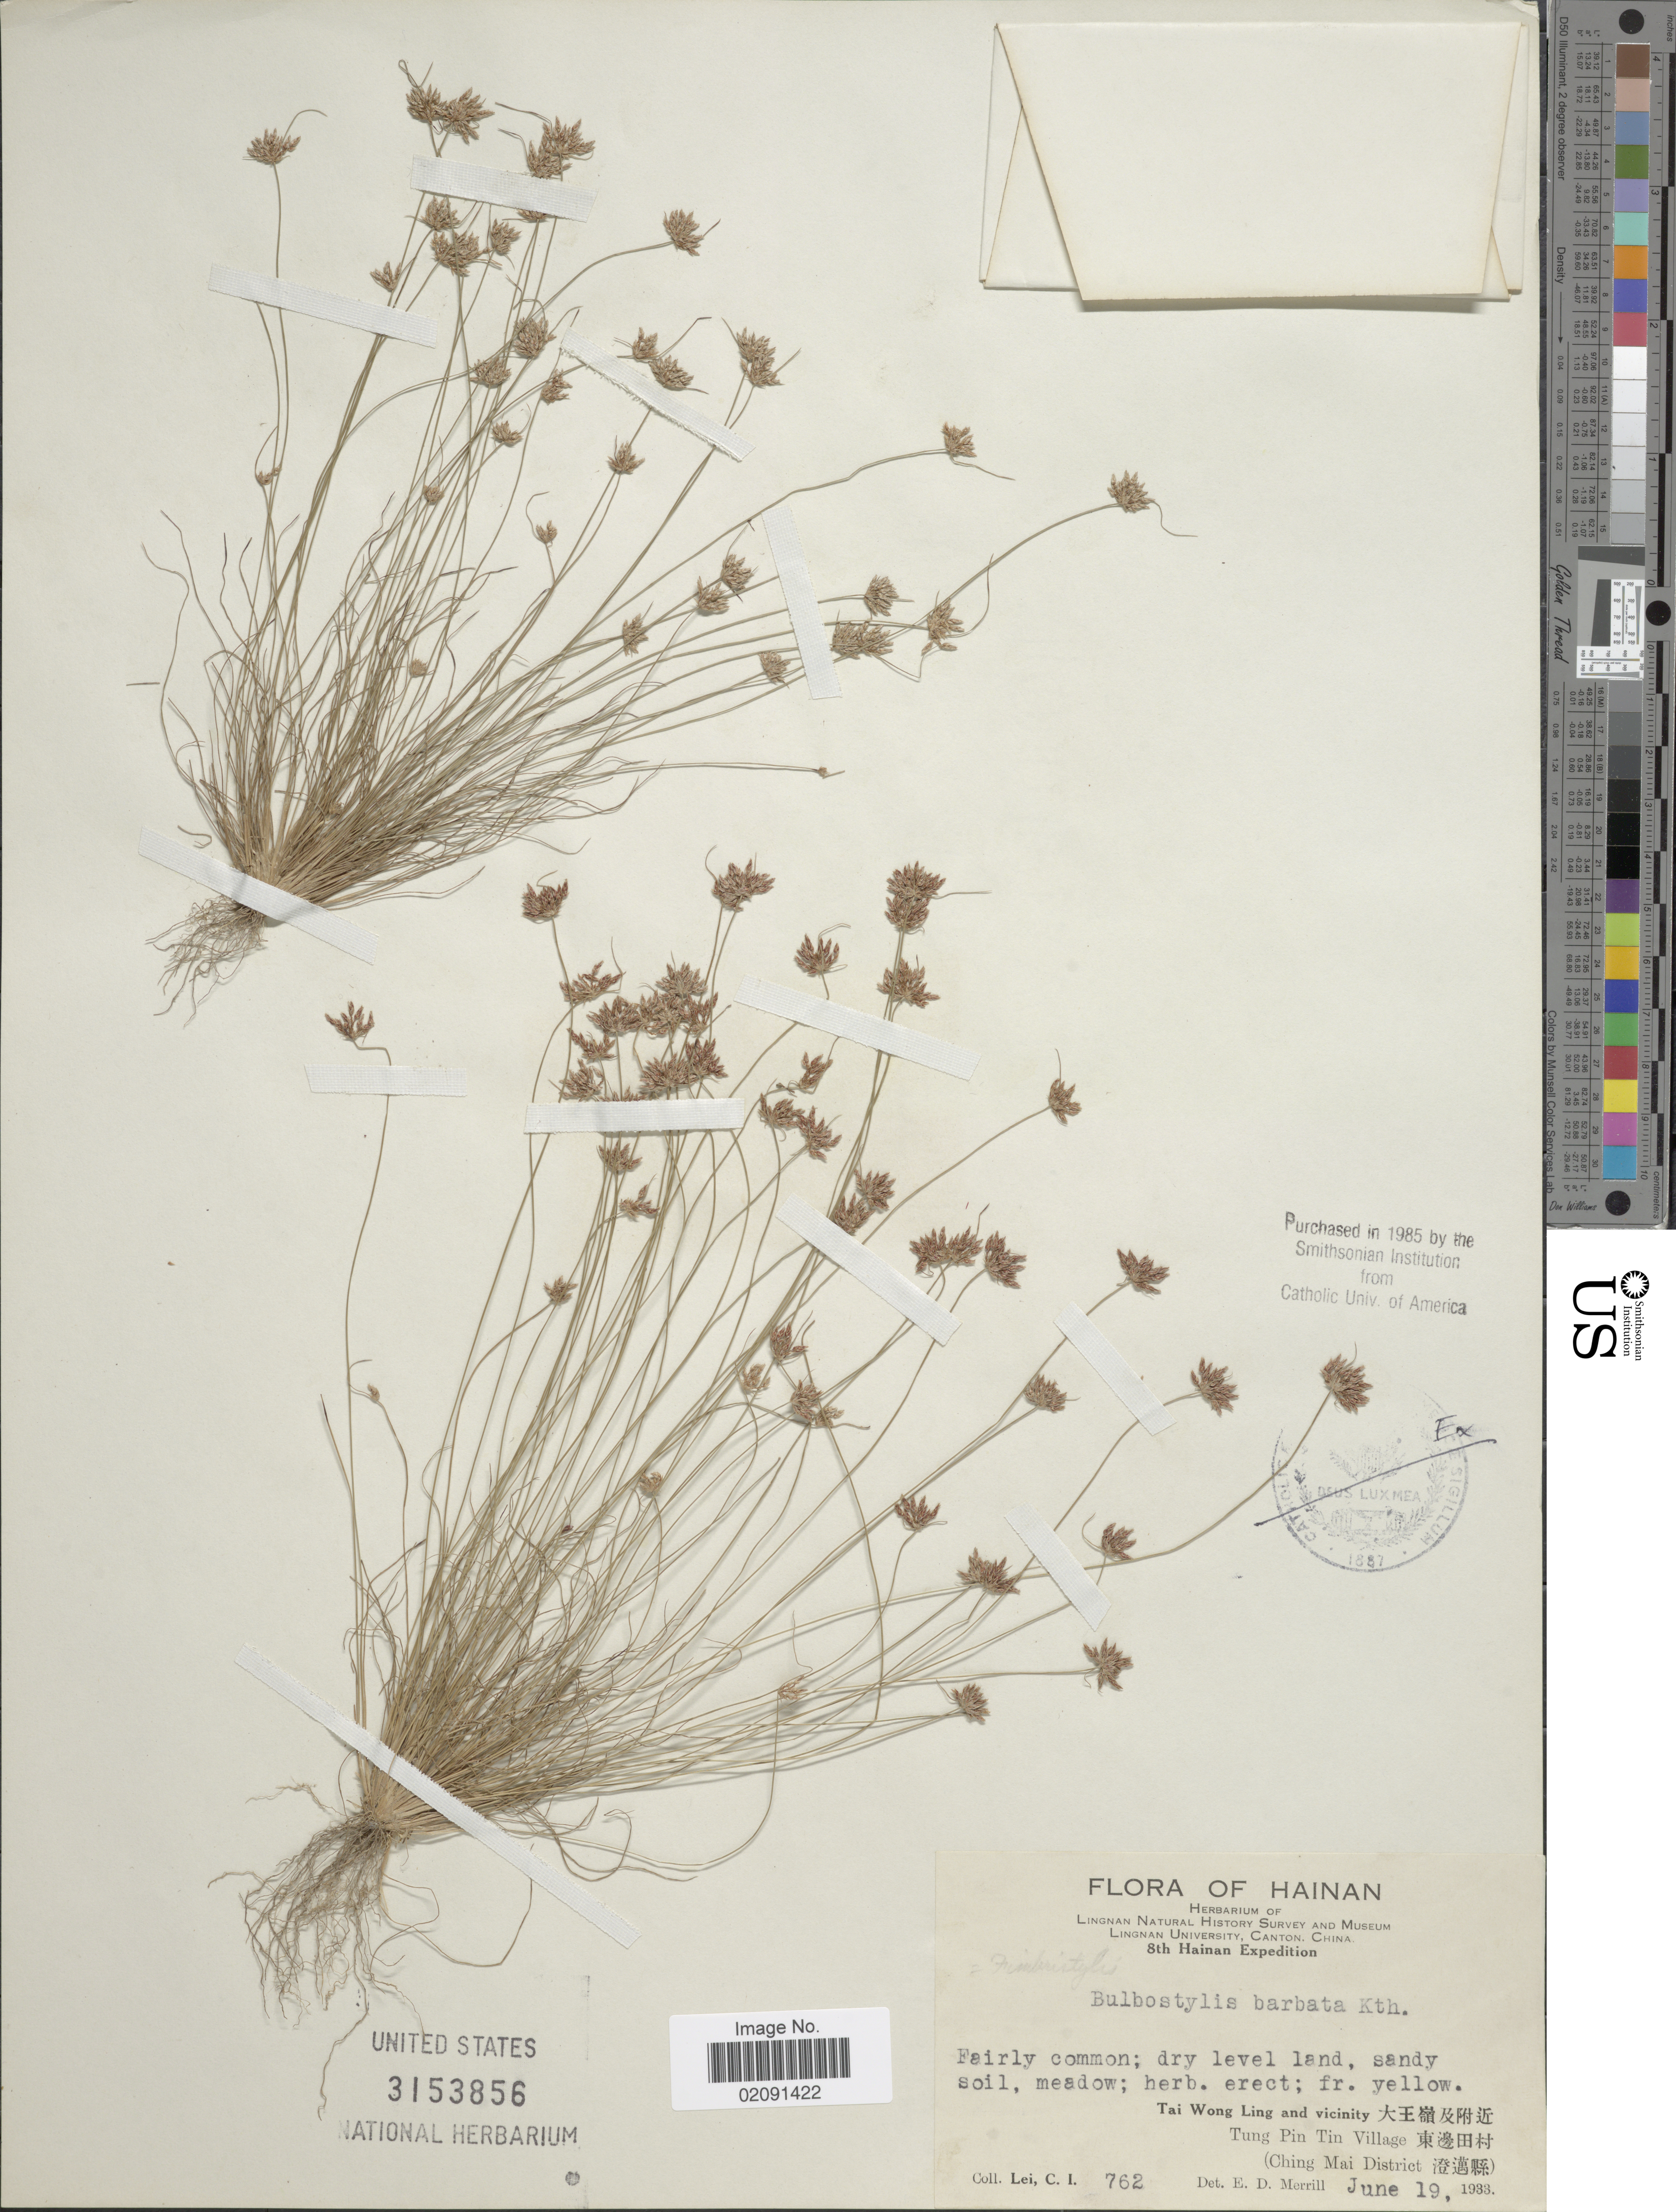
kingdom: Plantae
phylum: Tracheophyta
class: Liliopsida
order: Poales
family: Cyperaceae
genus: Bulbostylis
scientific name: Bulbostylis barbata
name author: (Rottb.) C.B. Clarke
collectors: C. I. Lei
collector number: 762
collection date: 1933-06-19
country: China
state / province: Hainan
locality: Tai Wong Ling and vicinity, Tung Pin Tin Village (Ching Mai District).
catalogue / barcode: US 3153856